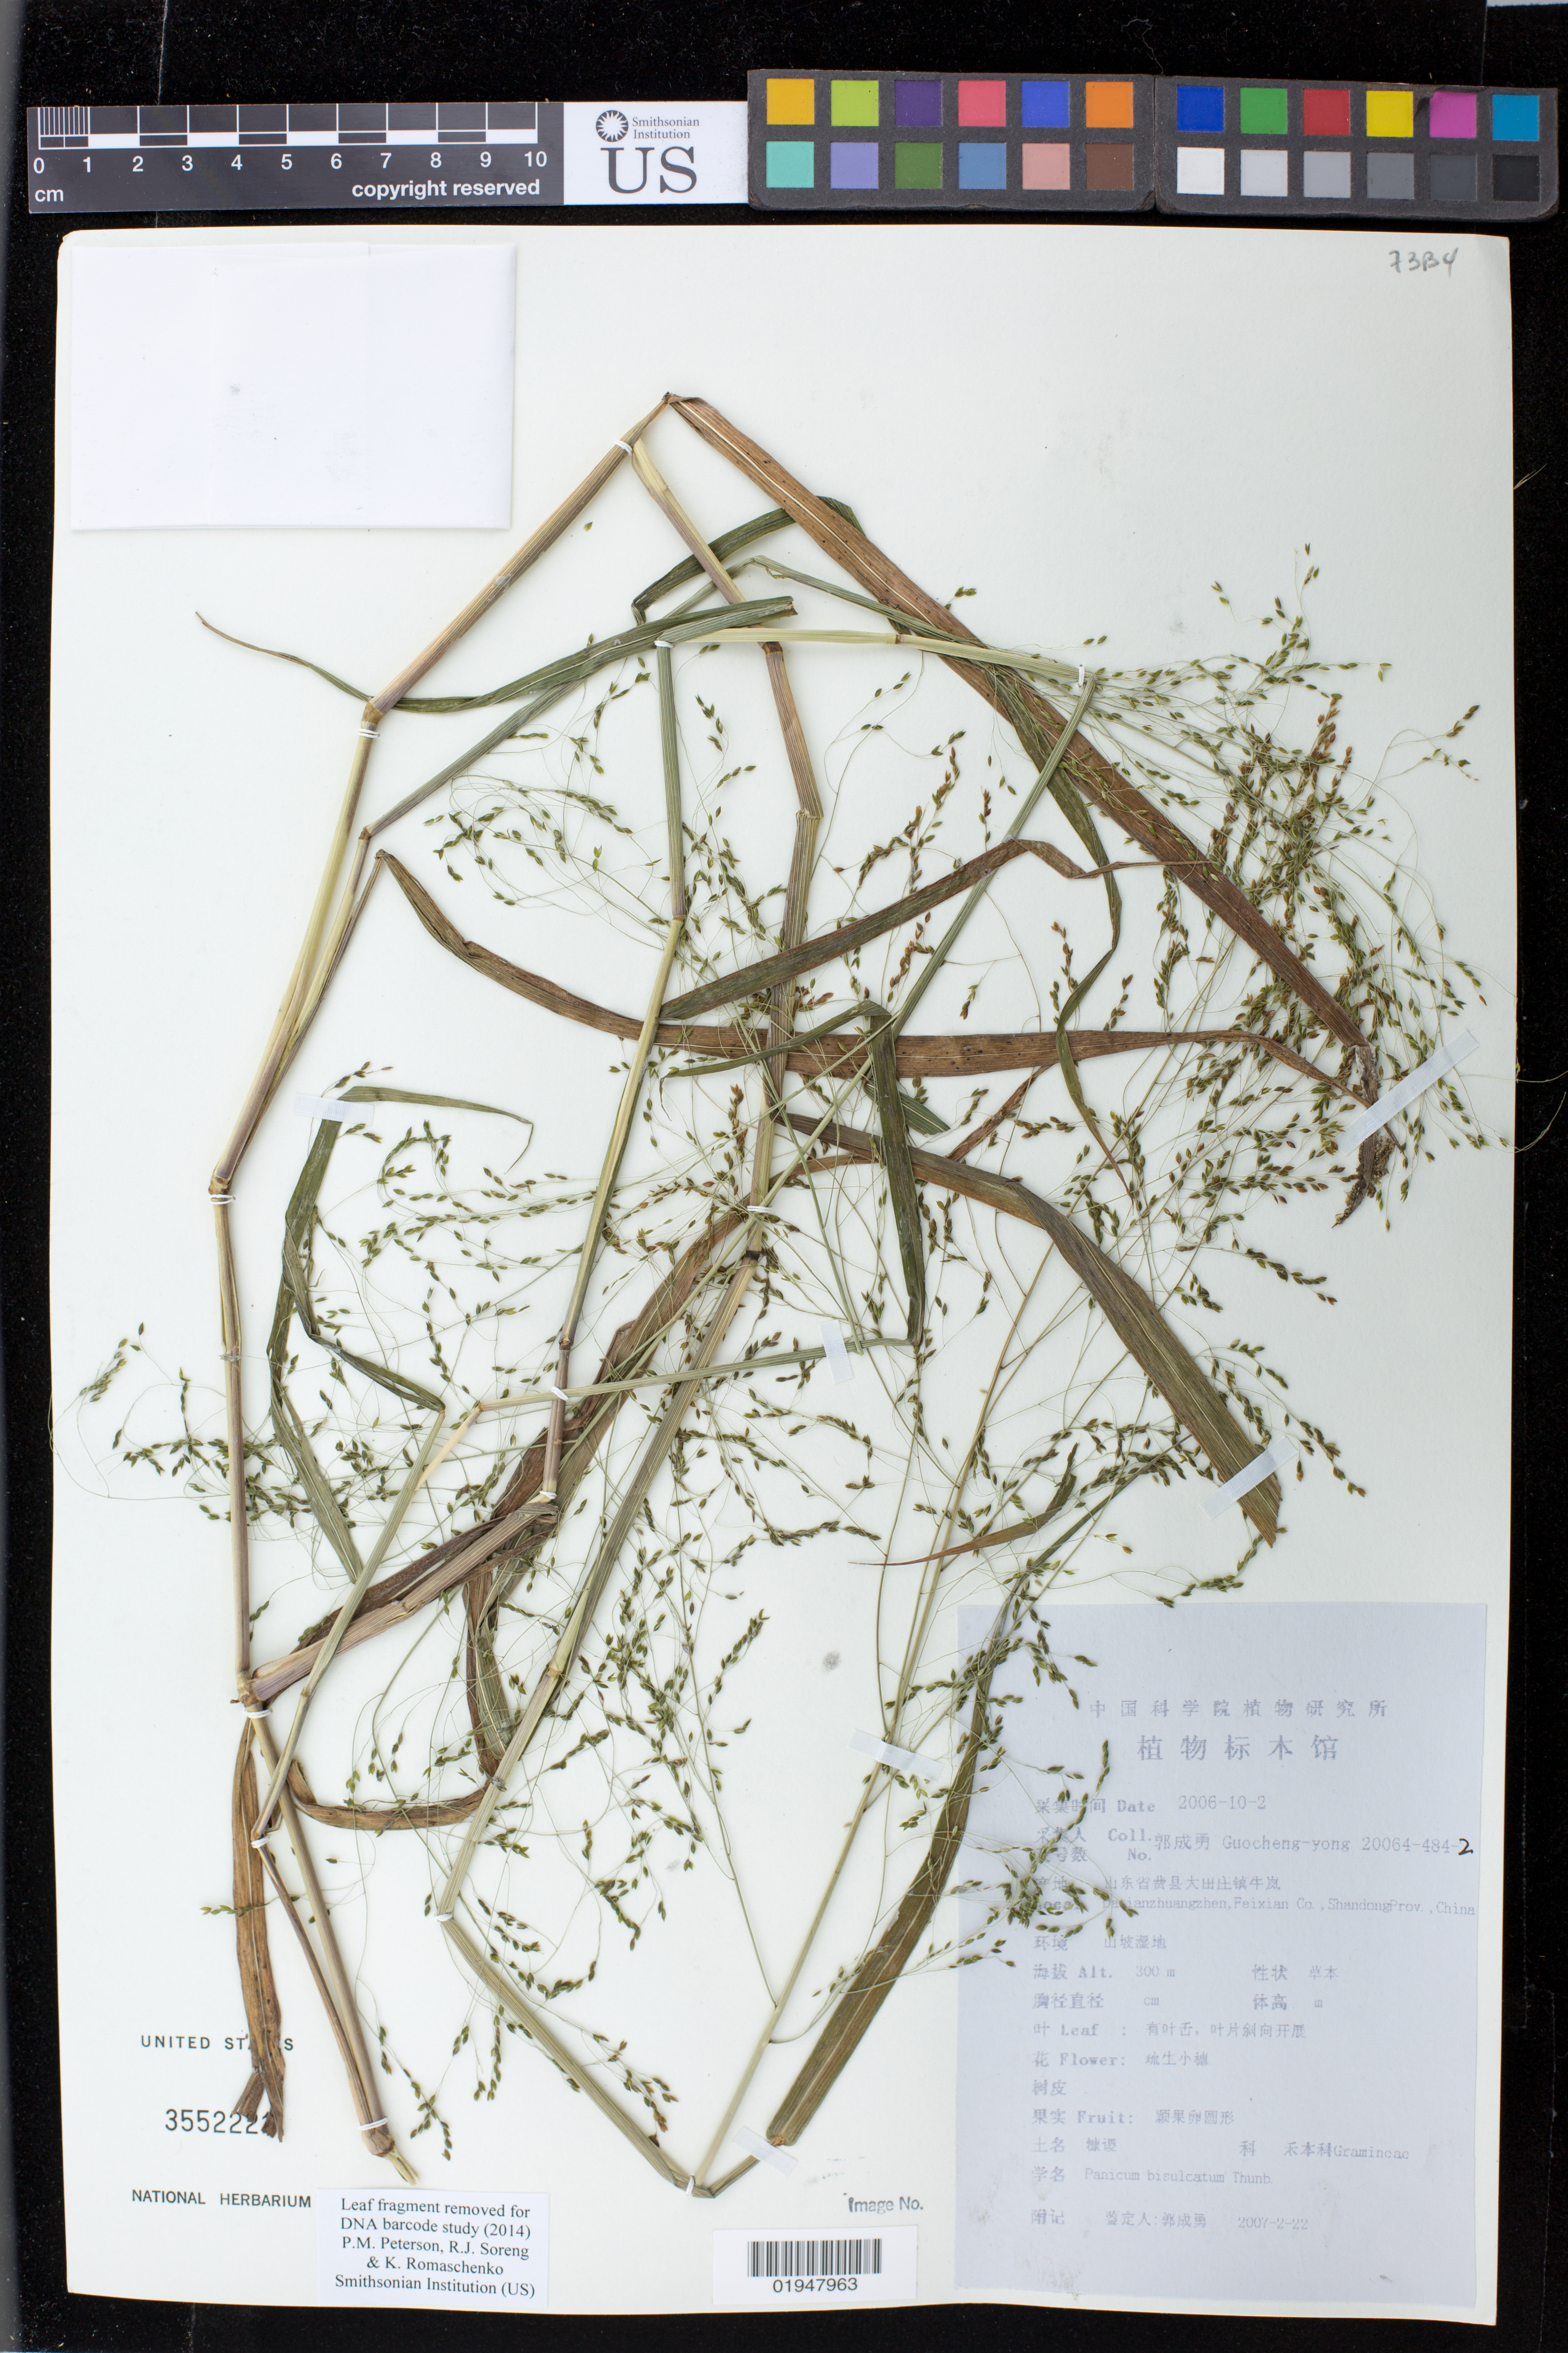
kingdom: Plantae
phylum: Tracheophyta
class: Liliopsida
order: Poales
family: Poaceae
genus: Panicum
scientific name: Panicum bisulcatum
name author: Thunb.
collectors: Guo cheng-yong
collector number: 20064-484-2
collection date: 2006-10-02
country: China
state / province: Shandong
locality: Da?ianzhunagzhen, Feixian Co.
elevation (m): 300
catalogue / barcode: US 3552221